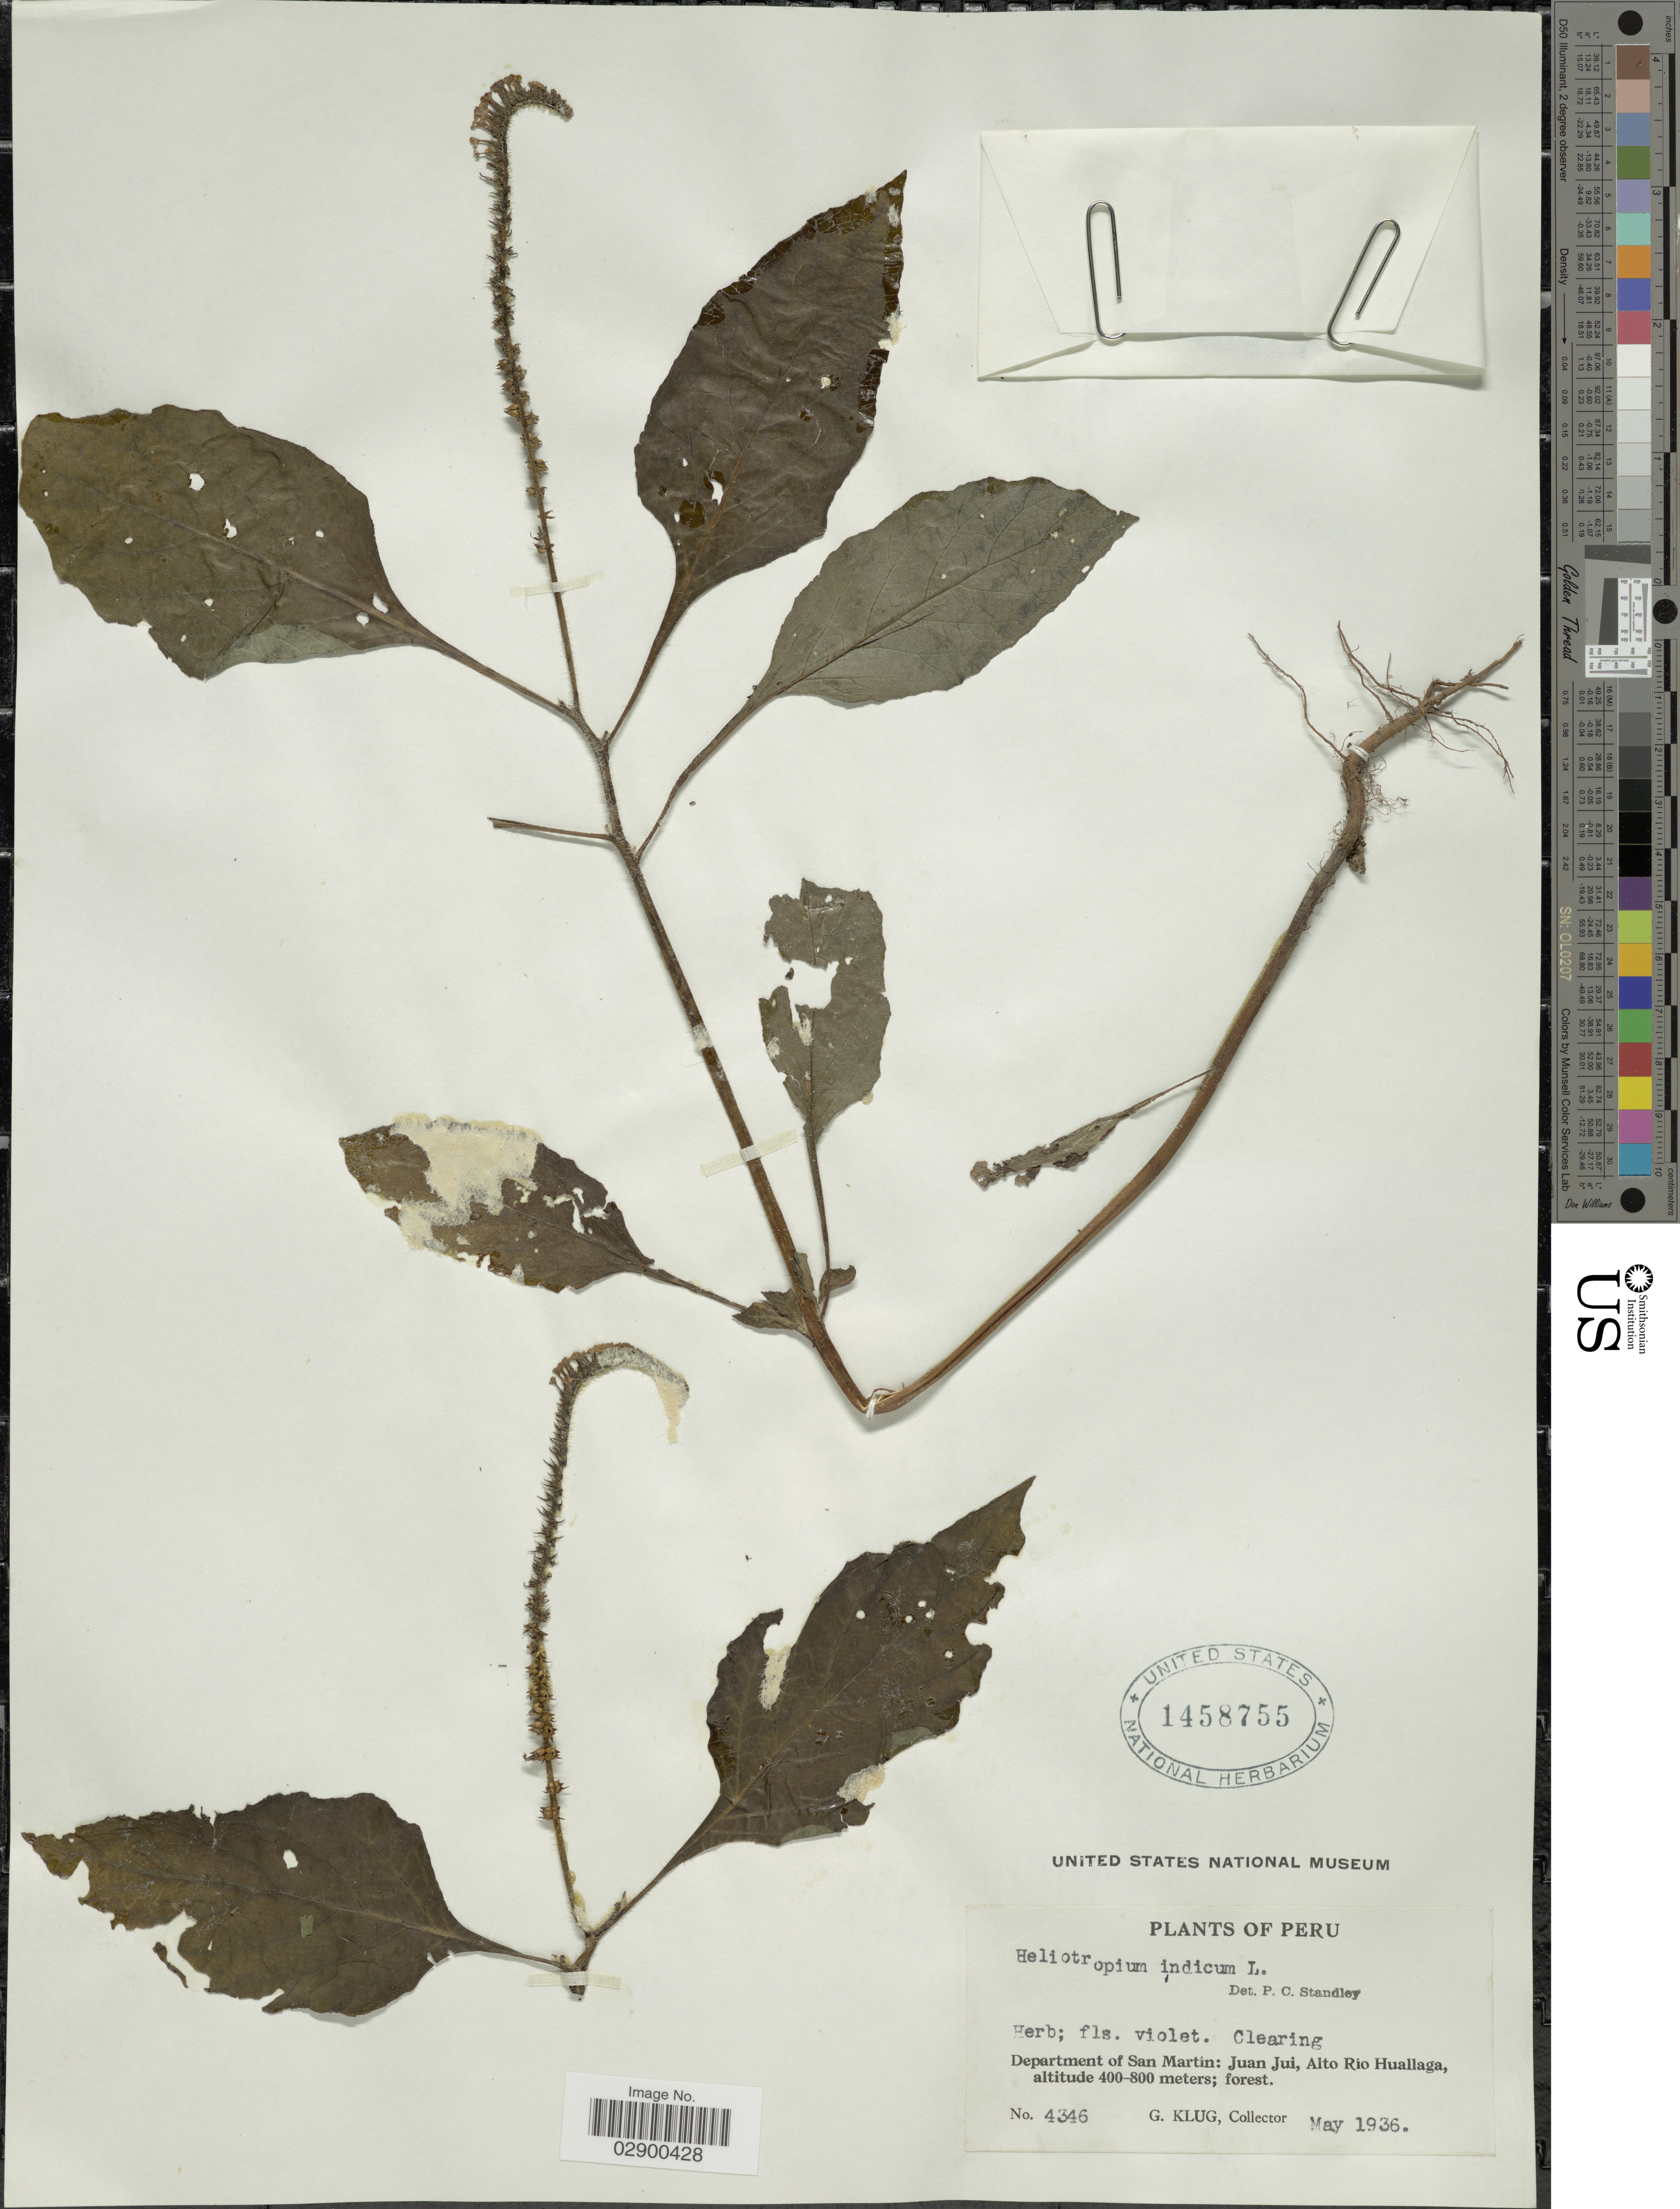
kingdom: Plantae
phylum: Tracheophyta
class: Magnoliopsida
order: Boraginales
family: Heliotropiaceae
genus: Heliotropium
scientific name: Heliotropium indicum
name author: L.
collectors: G. Klug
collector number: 4346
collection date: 1936-05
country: Peru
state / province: San Martín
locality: Department of San Martin, Juan Jui, Alto Río Huallaga.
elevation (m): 400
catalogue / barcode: US 1458755